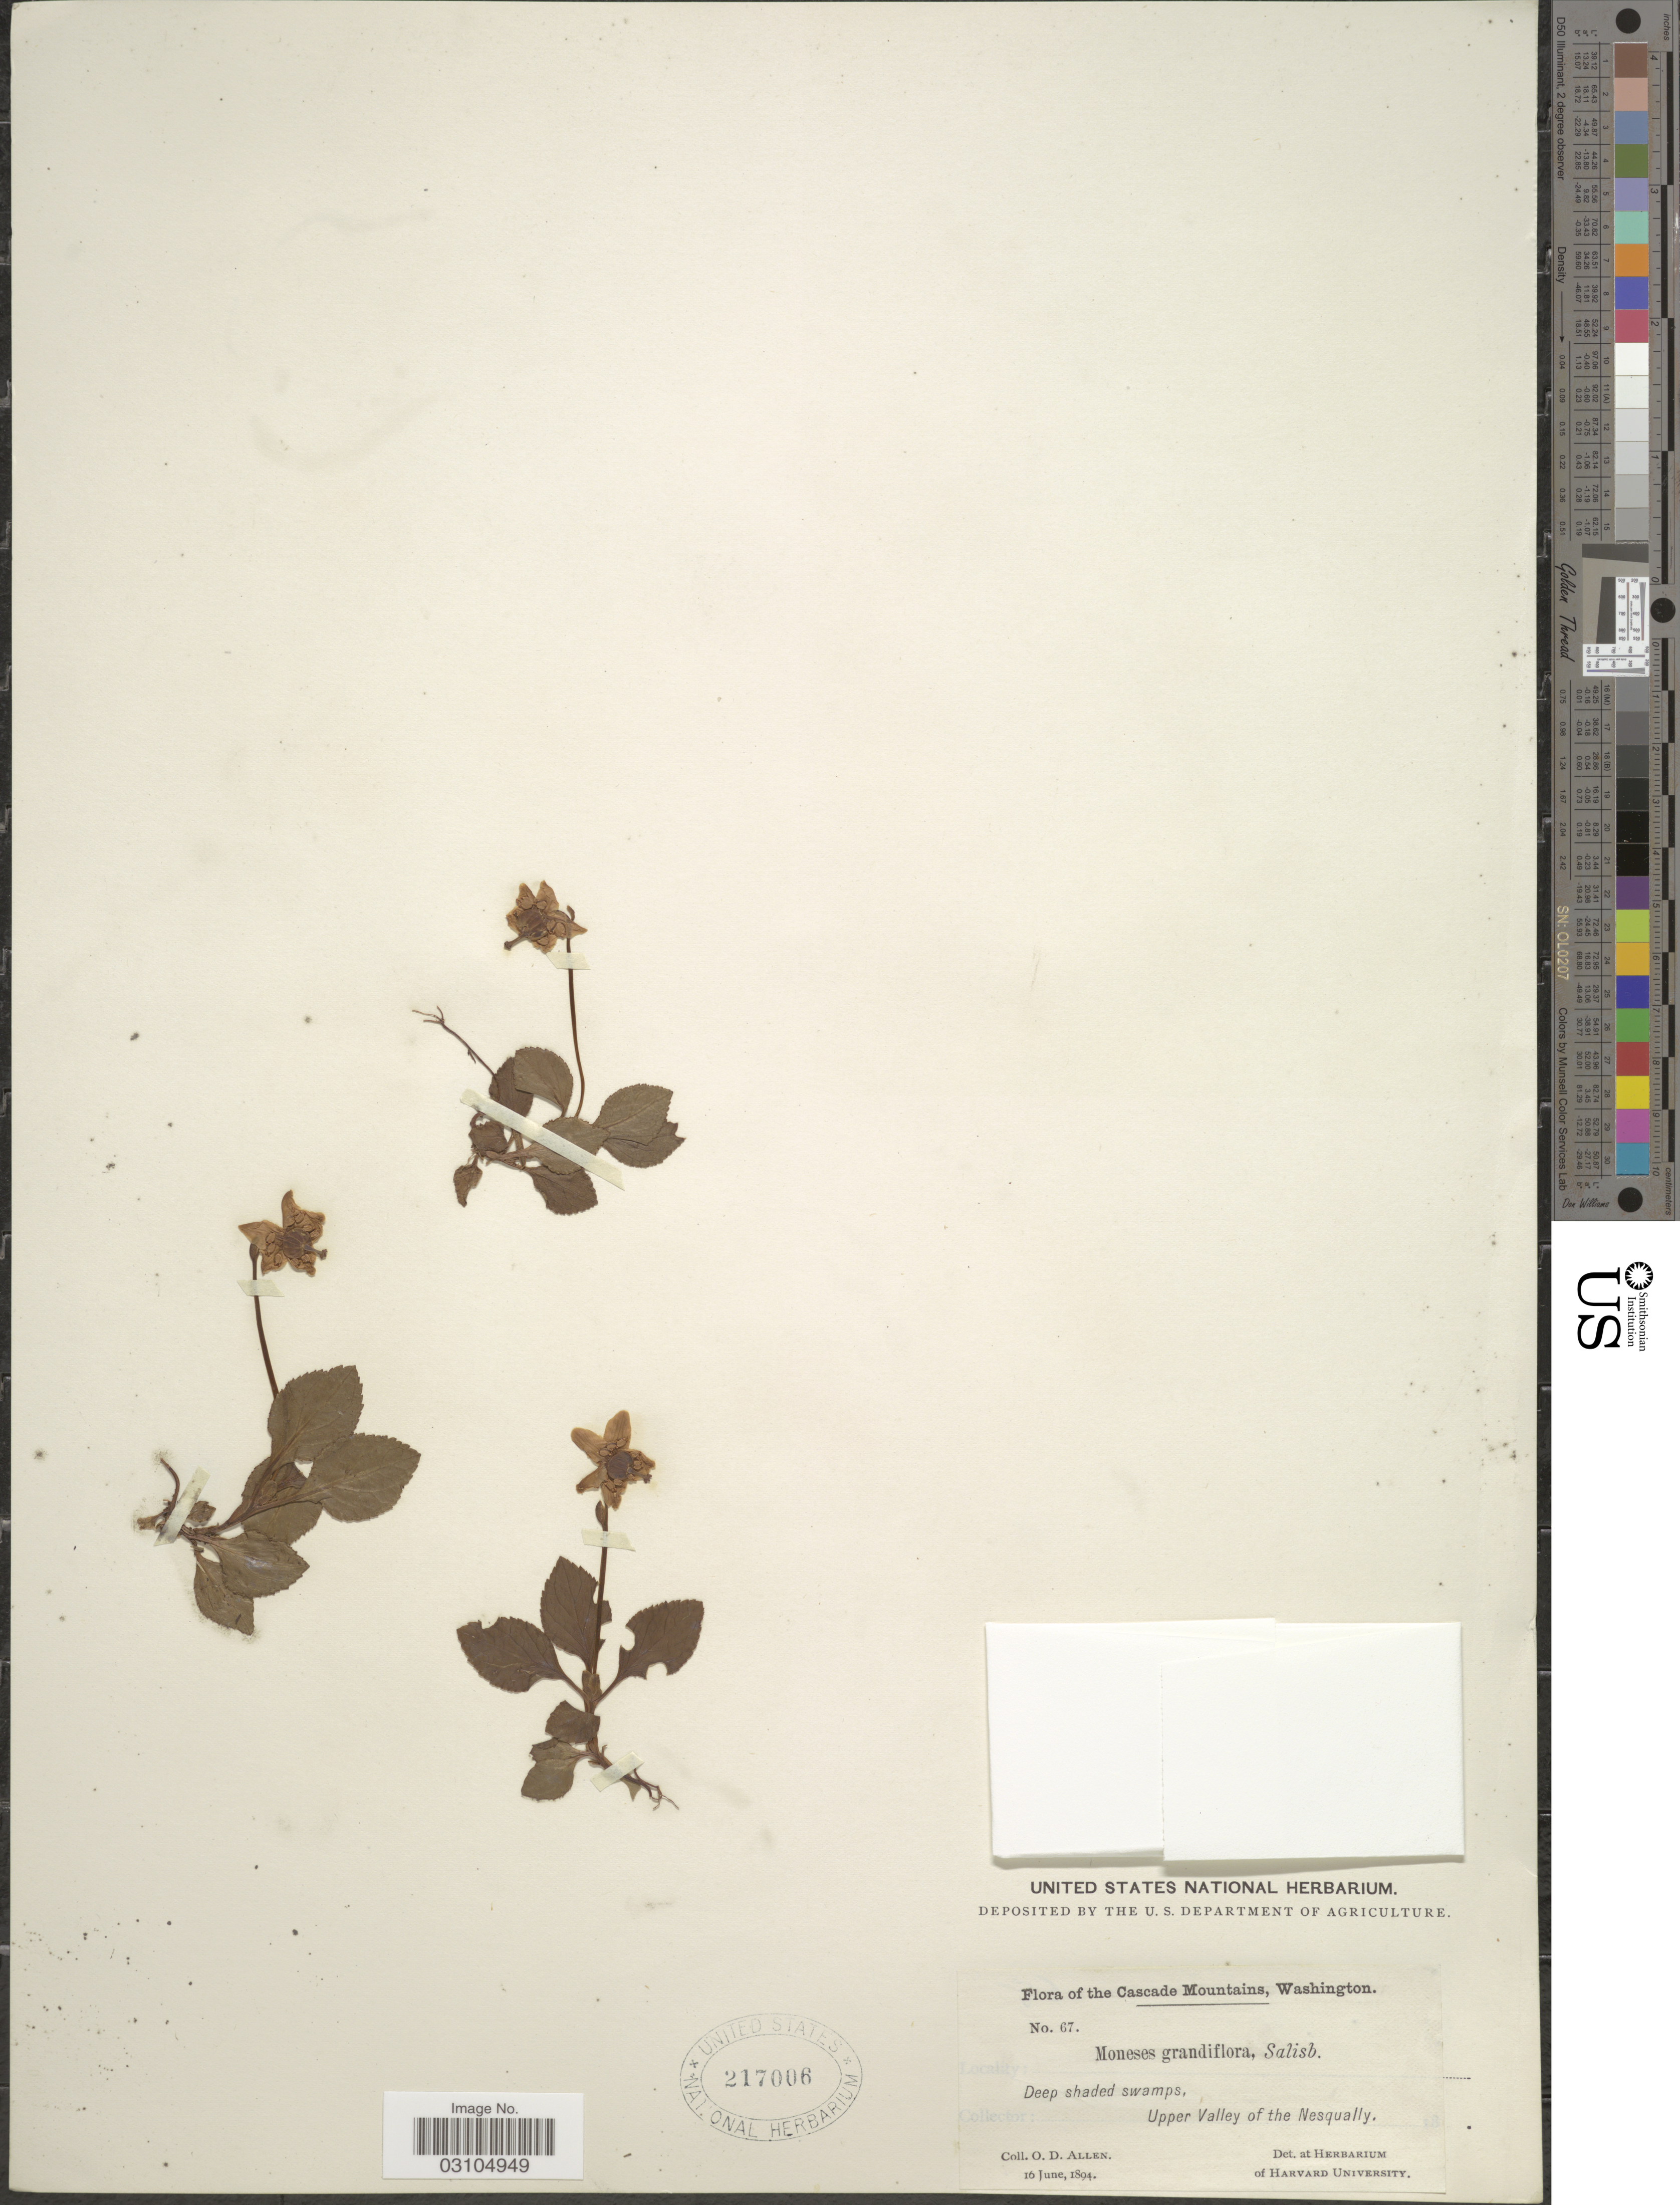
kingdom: Plantae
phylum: Tracheophyta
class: Magnoliopsida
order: Ericales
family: Ericaceae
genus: Moneses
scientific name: Moneses uniflora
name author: (L.) A. Gray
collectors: O. D. Allen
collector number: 67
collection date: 1894-06-16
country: United States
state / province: Washington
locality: The Cascade Mountains, Washington, Upper Valley of the Nesqually.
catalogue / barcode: US 217006